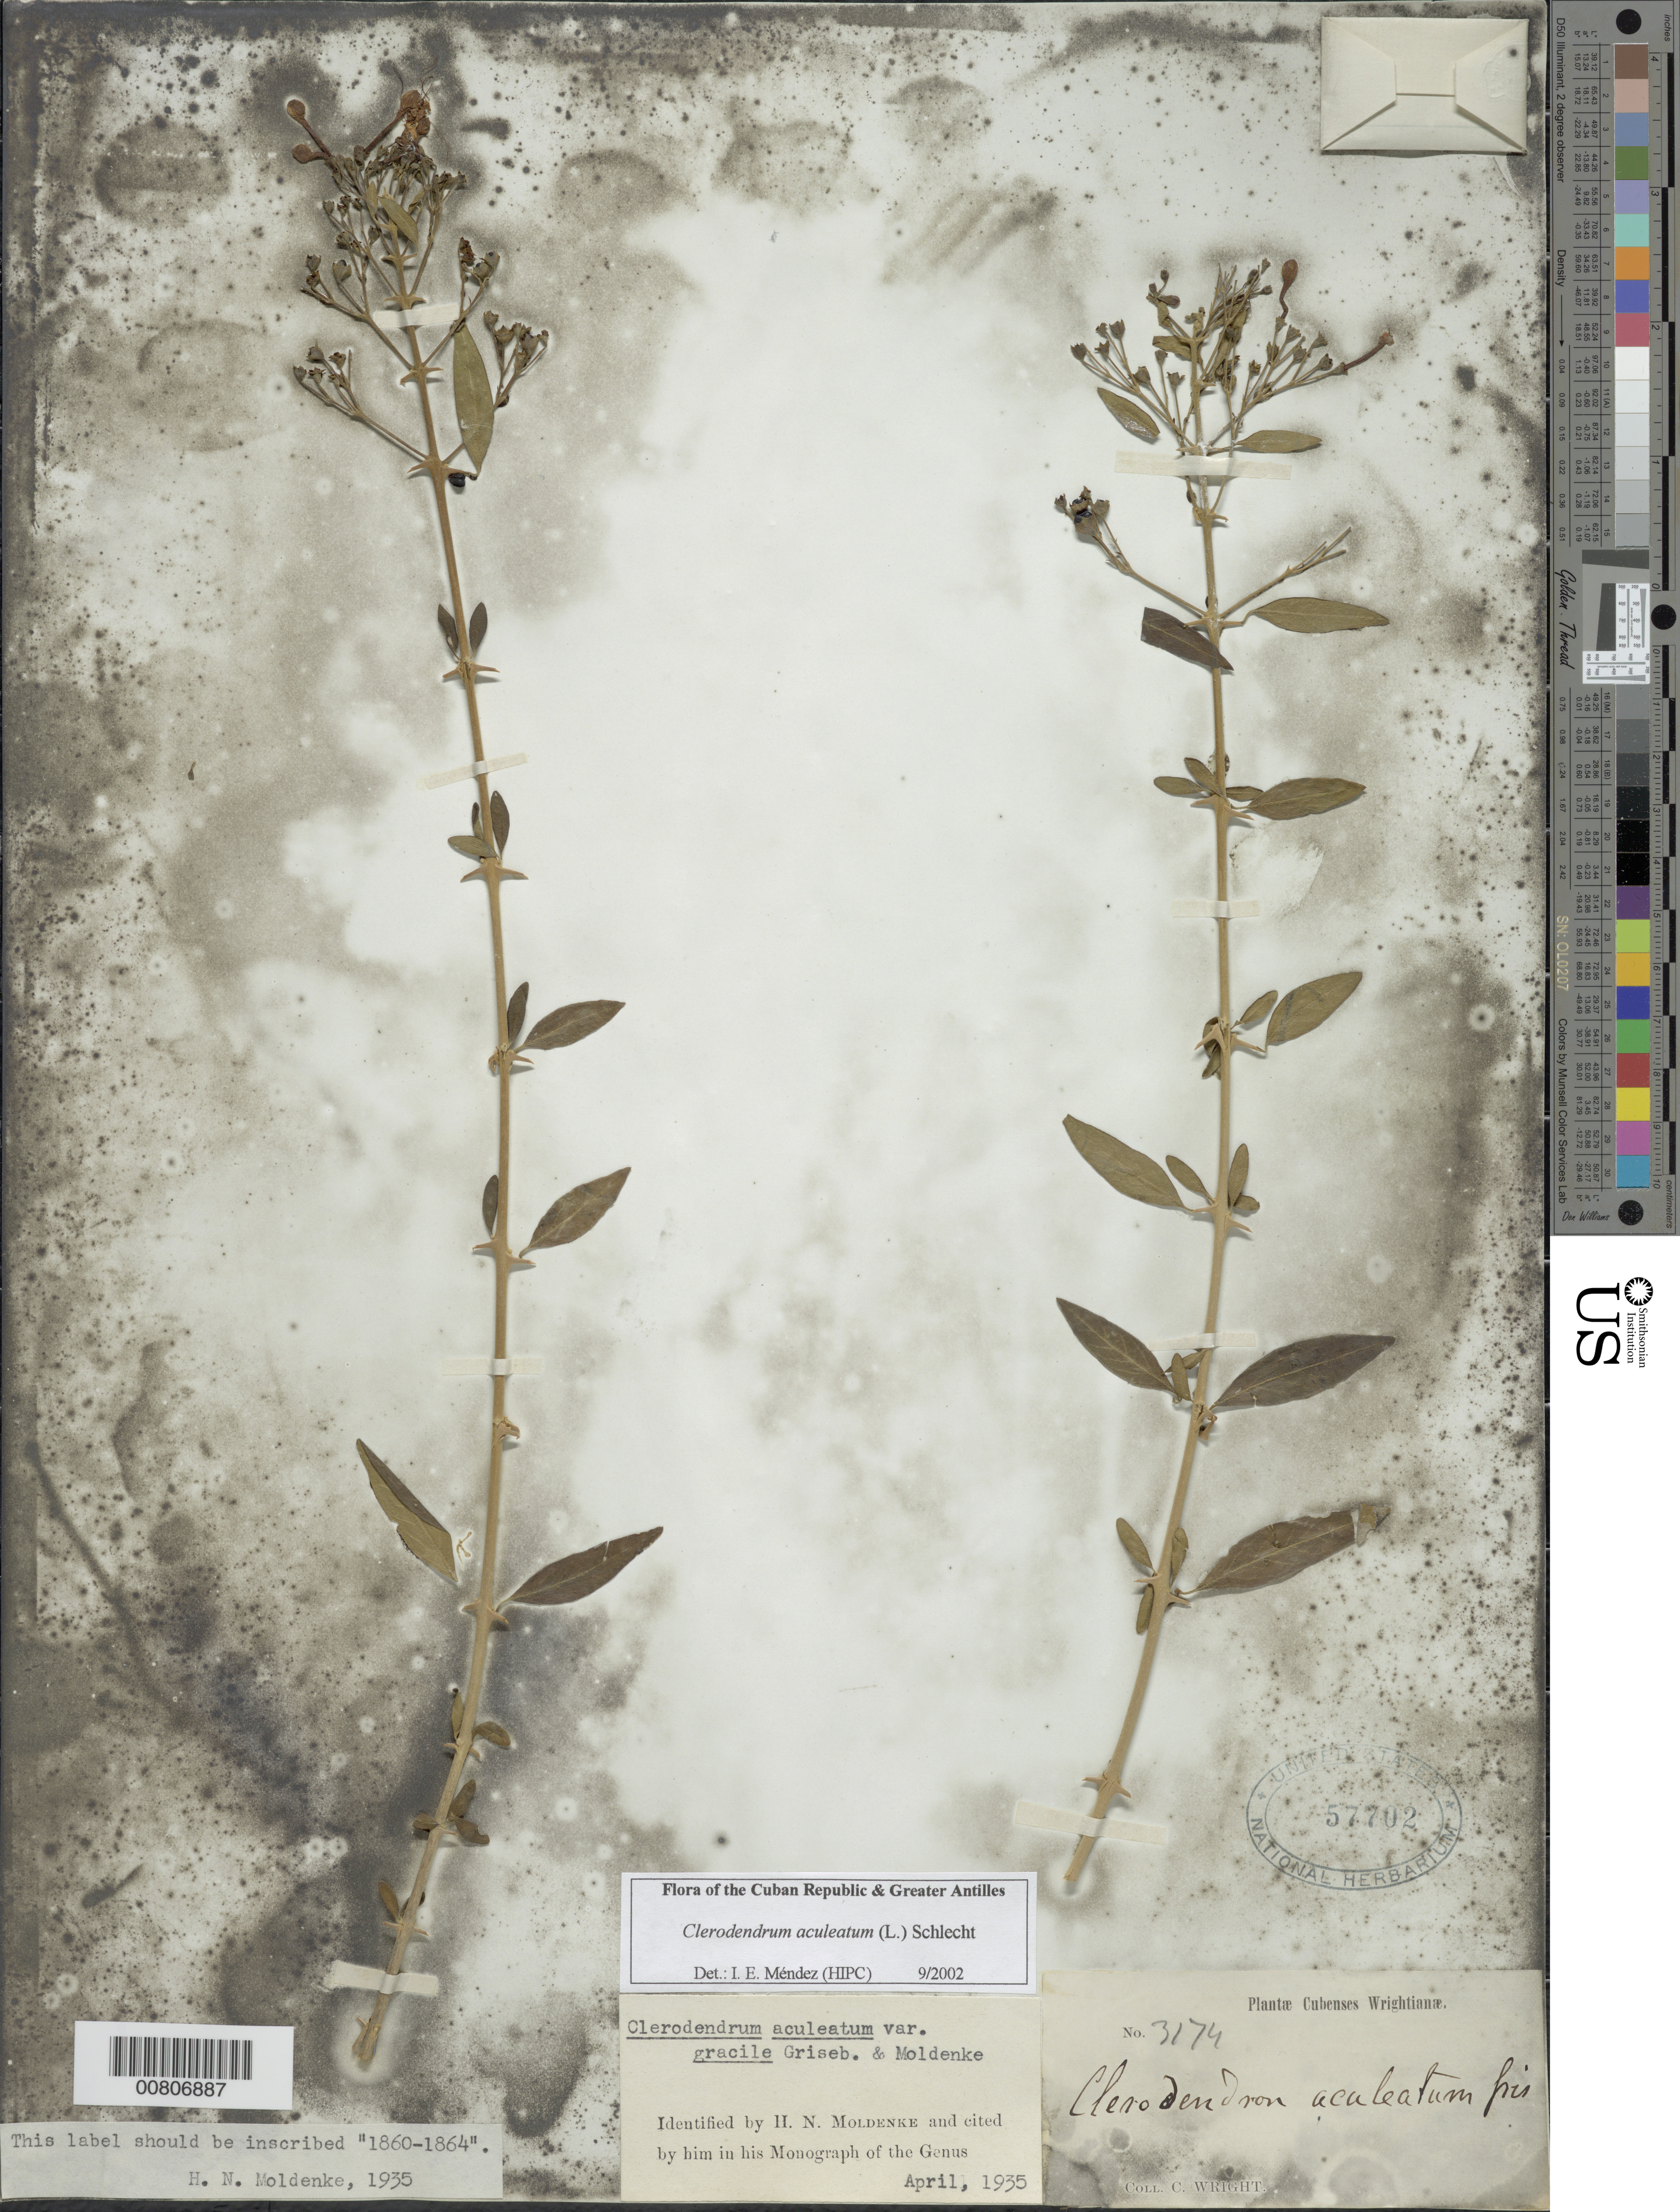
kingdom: Plantae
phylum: Tracheophyta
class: Magnoliopsida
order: Lamiales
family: Lamiaceae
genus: Clerodendrum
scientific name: Clerodendrum aculeatum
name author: (L.) Schltdl.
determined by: Méndez, Isidro E., (HIPC)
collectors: C. Wright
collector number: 3174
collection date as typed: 1860 to -- --- 1864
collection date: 1860/1864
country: Cuba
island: Cuba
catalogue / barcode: US 57702